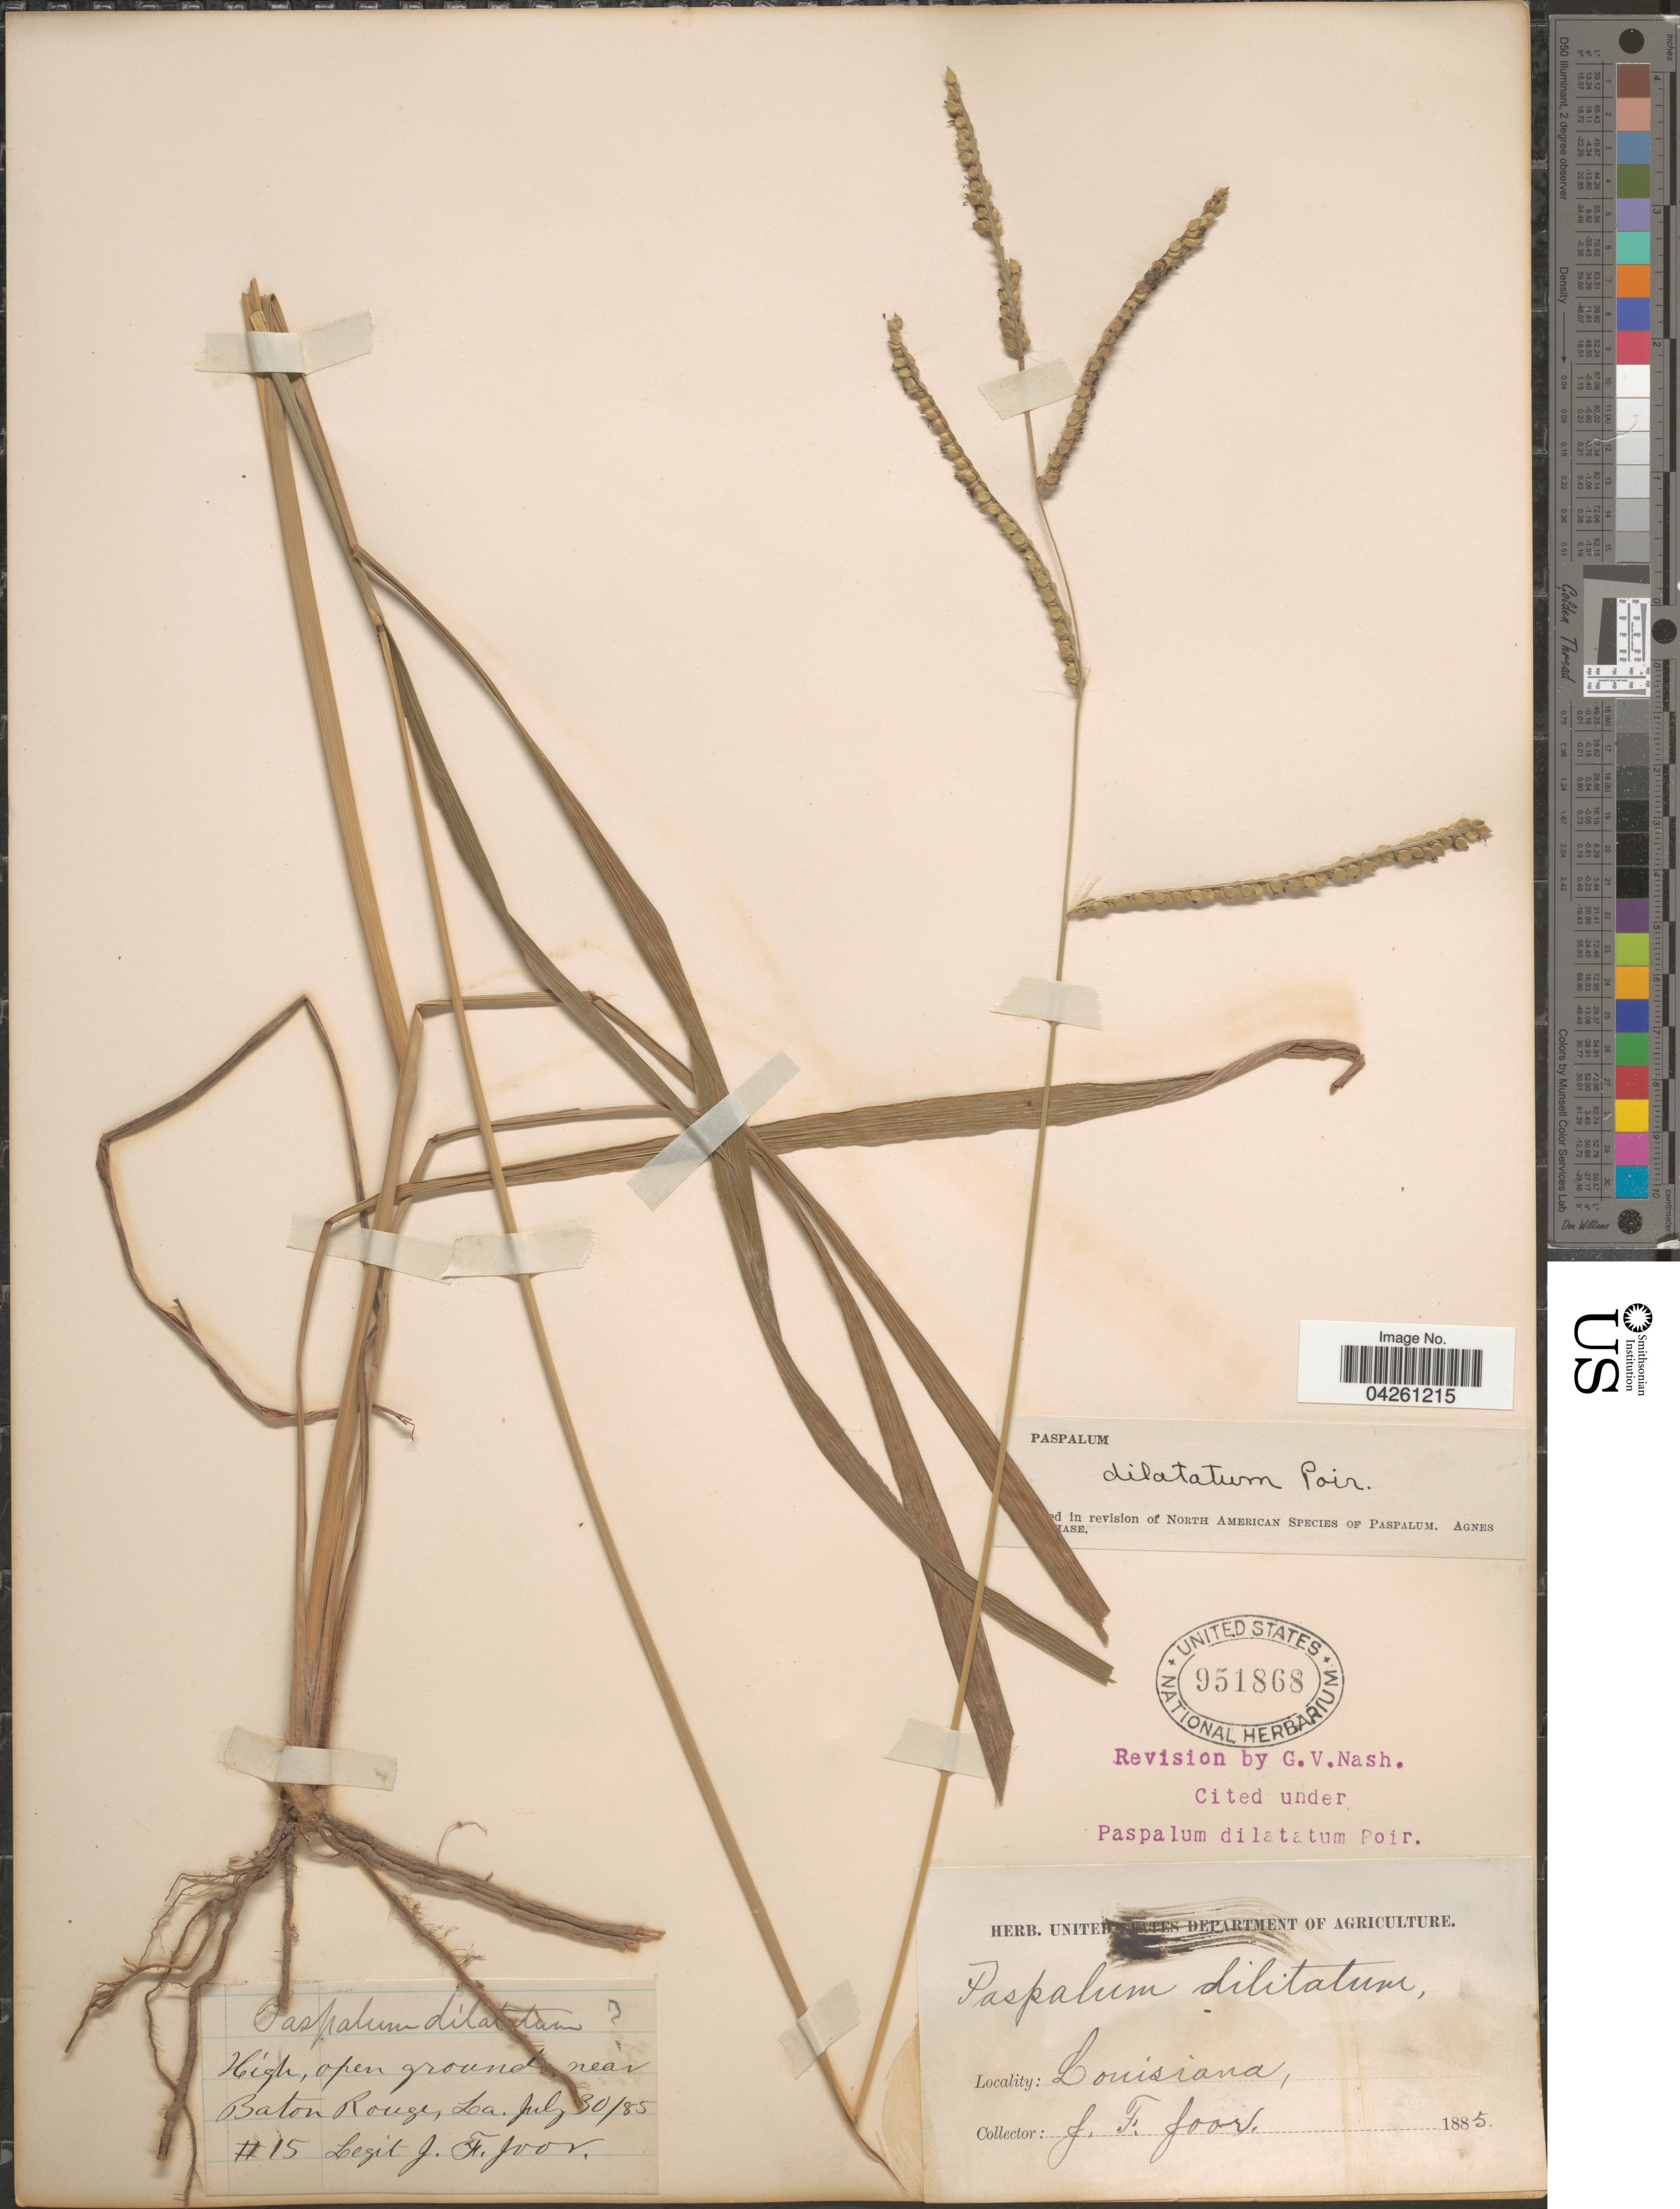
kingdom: Plantae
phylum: Tracheophyta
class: Liliopsida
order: Poales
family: Poaceae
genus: Paspalum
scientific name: Paspalum dilatatum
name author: Poir.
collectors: J. F. Joor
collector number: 15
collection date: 1885-07-30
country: United States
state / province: Louisiana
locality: High, open ground near Baton Rouge.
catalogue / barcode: US 951868